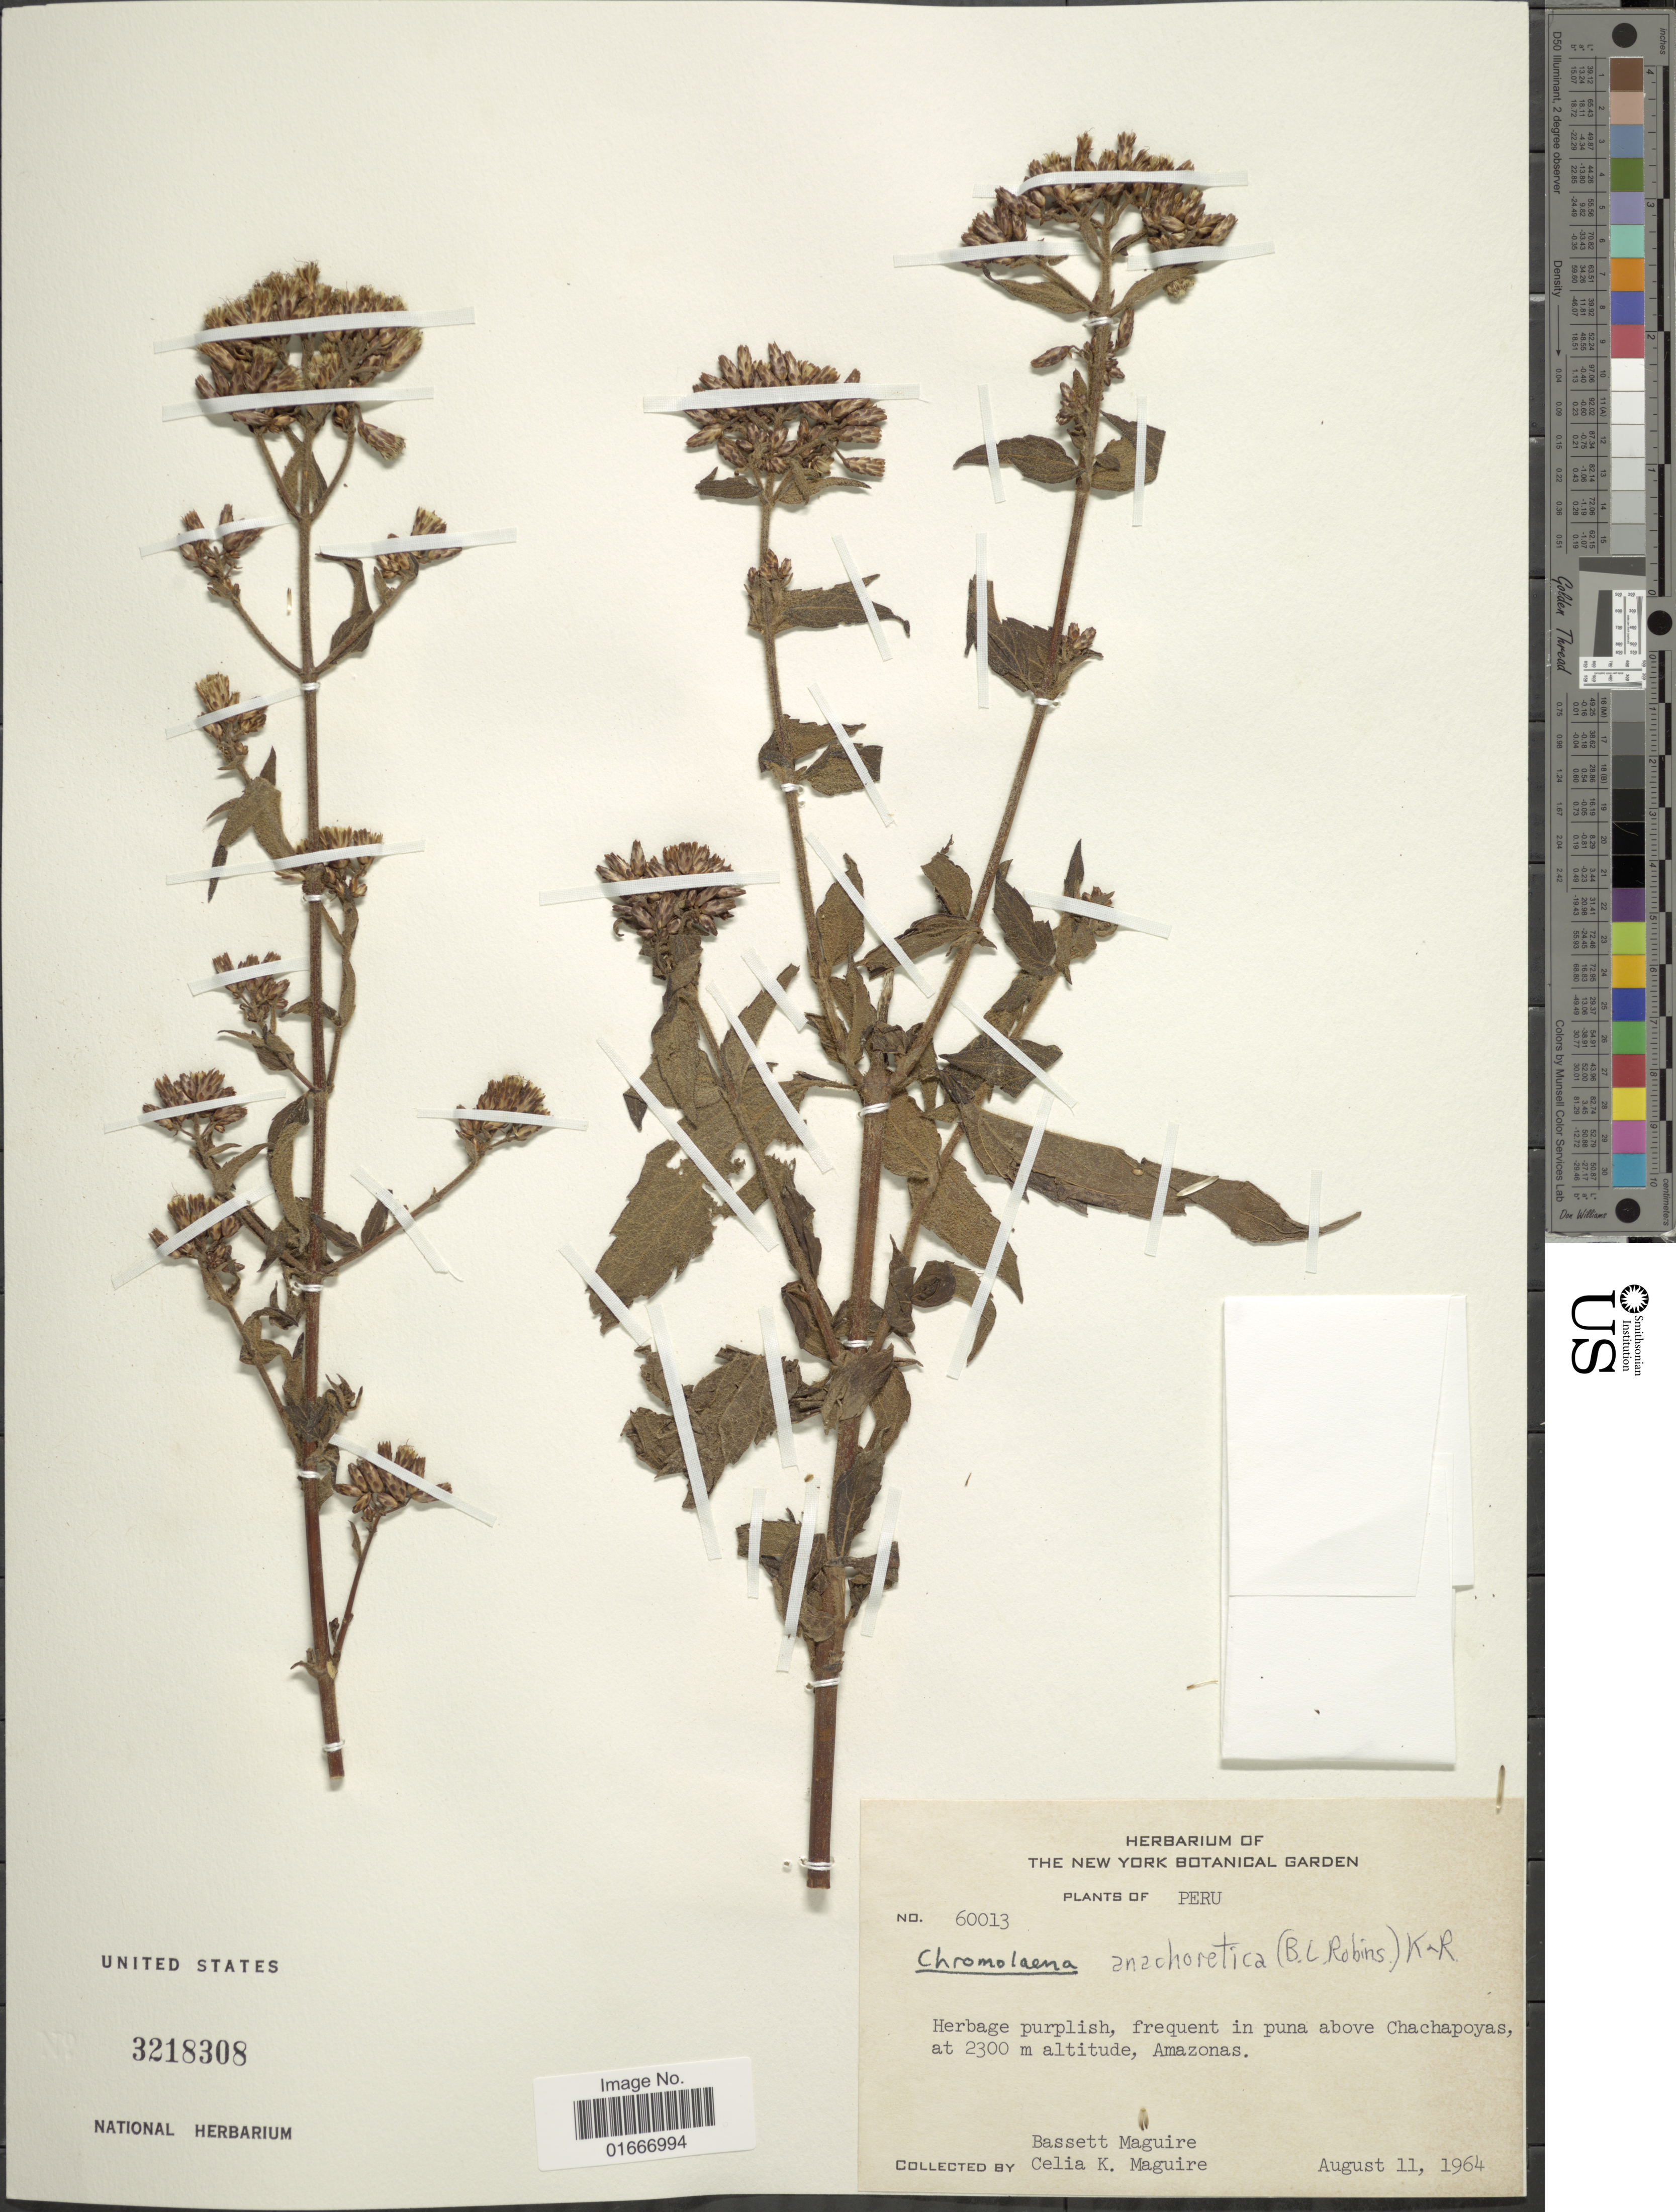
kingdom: Plantae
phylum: Tracheophyta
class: Magnoliopsida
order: Asterales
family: Asteraceae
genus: Chromolaena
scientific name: Chromolaena anachoretica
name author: (B.L. Rob.) R.M. King & H. Rob.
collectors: B. Maguire & C. K. Maguire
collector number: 60013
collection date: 1964-08-11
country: Peru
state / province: Amazonas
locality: Peru. in puna above Chachapoyas, Amazonas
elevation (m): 2300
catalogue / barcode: US 3218308